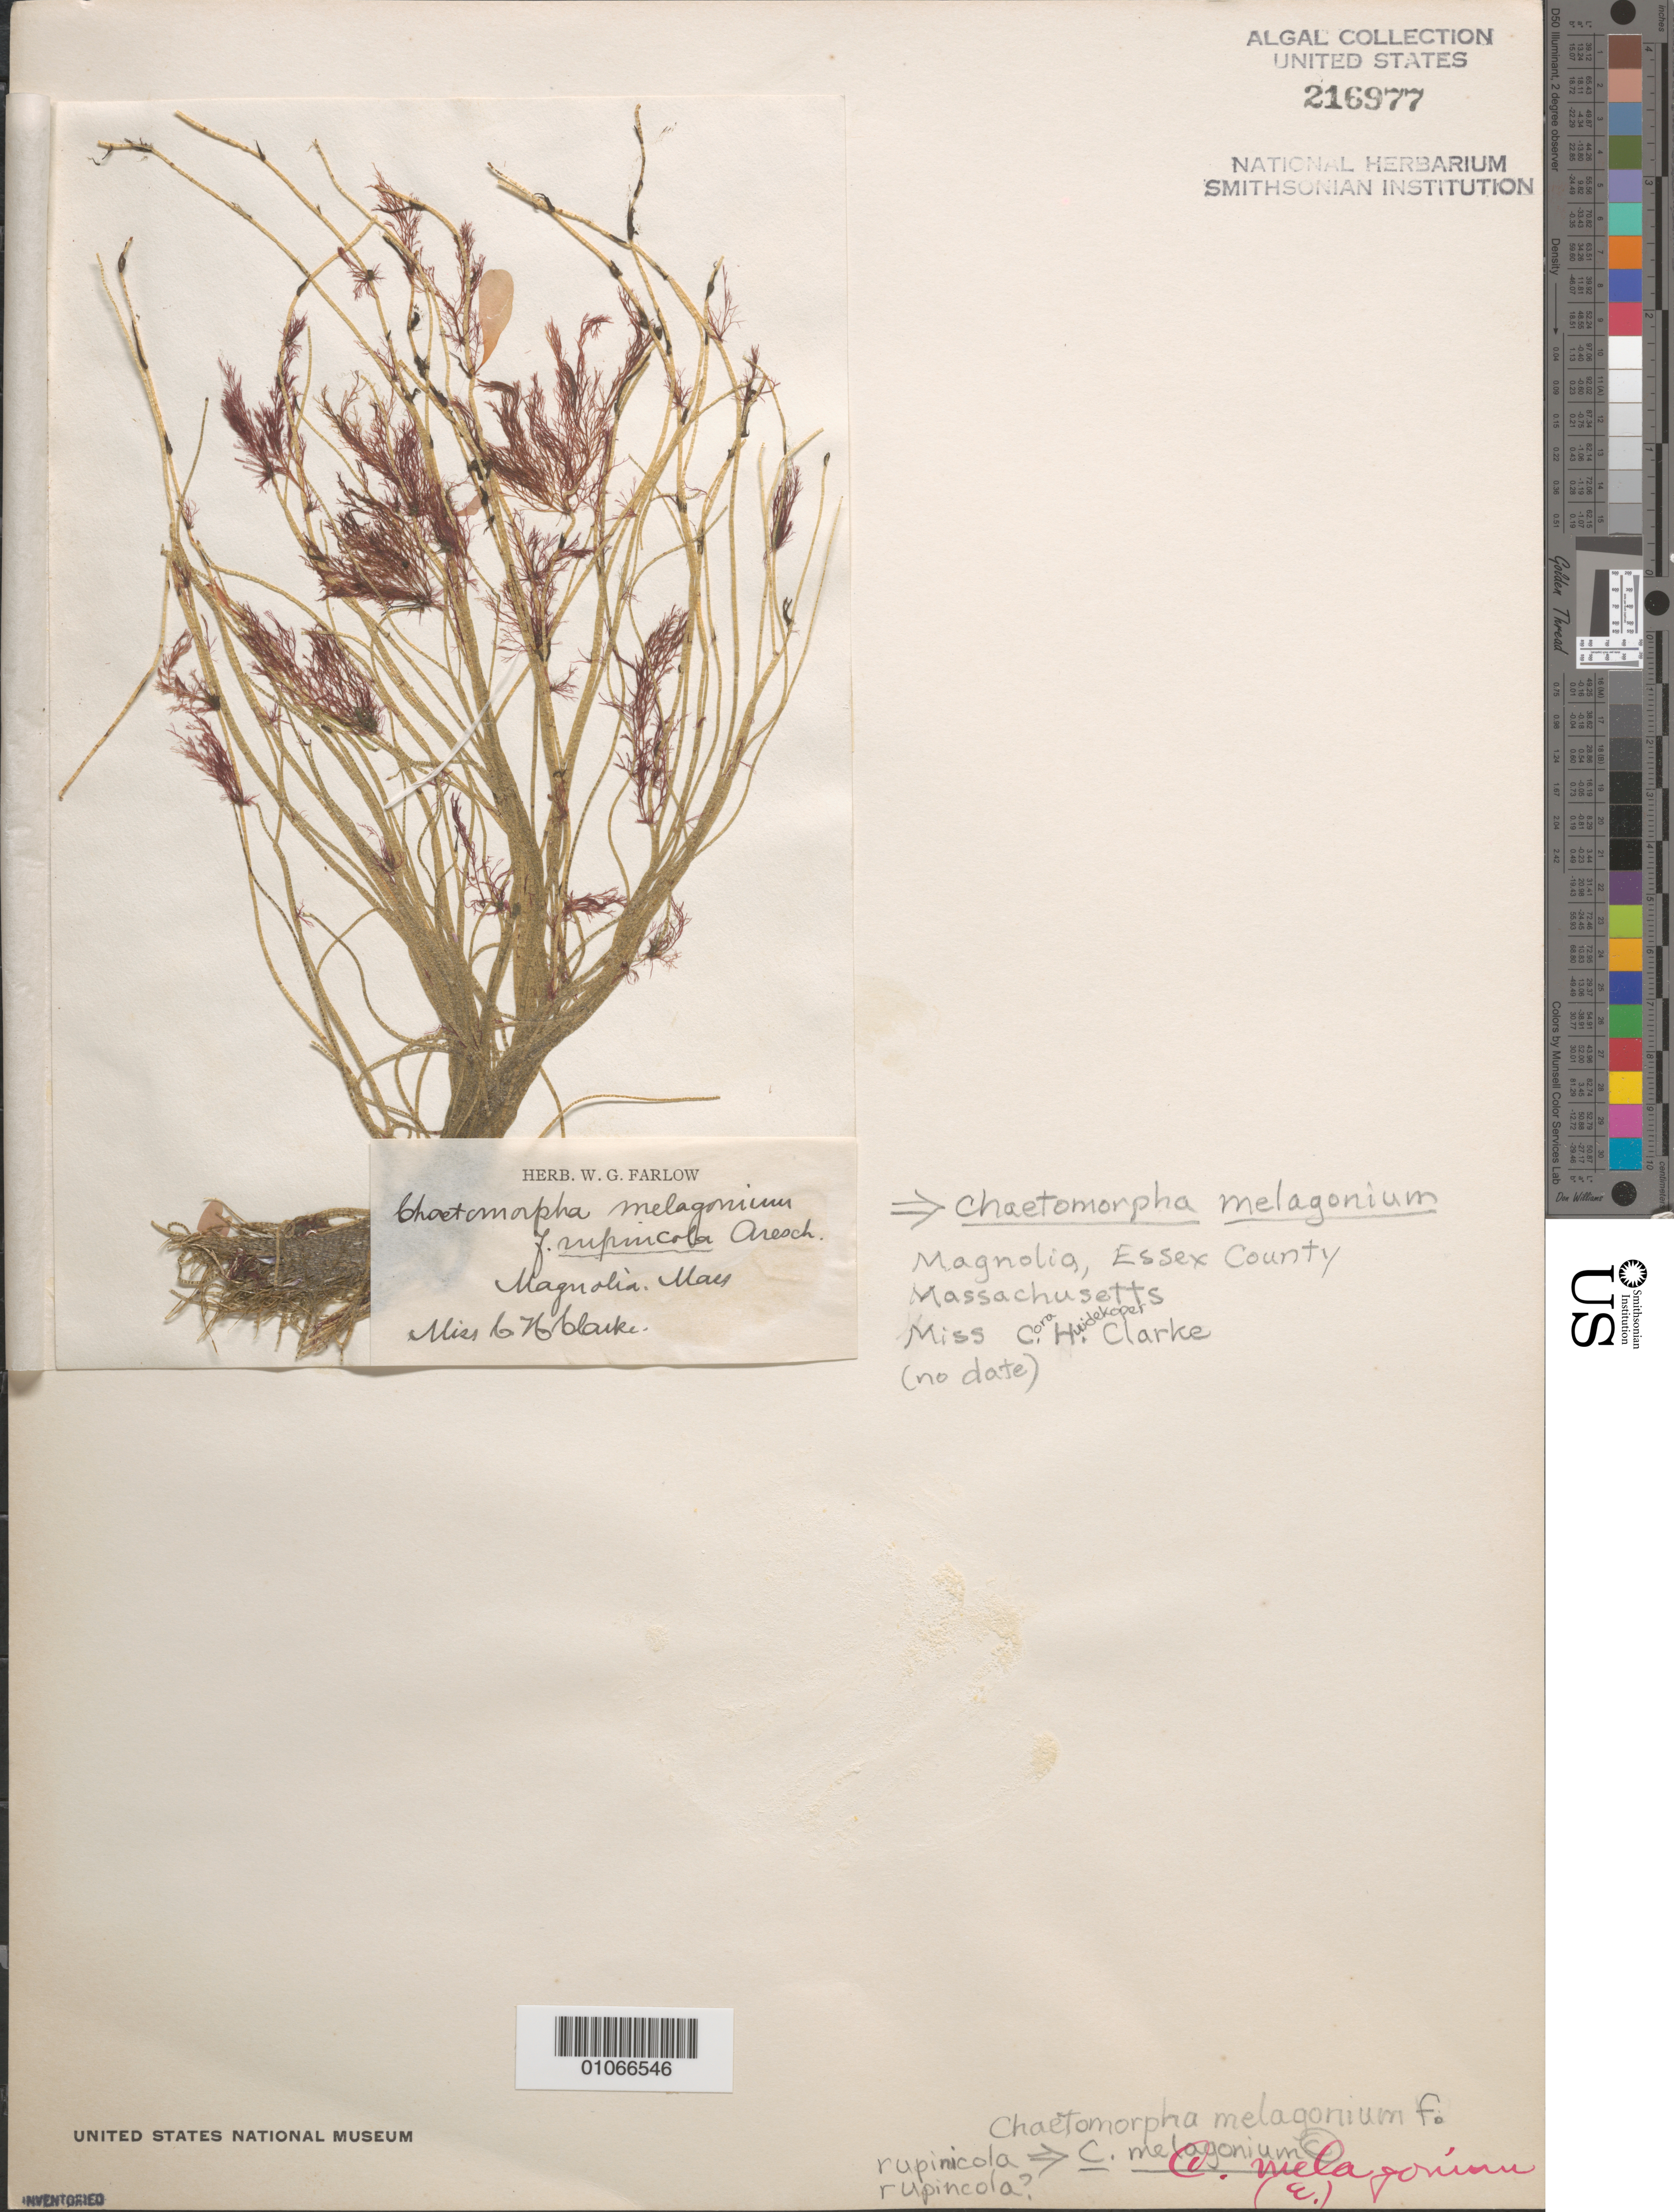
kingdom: Plantae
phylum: Chlorophyta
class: Ulvophyceae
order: Cladophorales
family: Cladophoraceae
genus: Chaetomorpha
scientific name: Chaetomorpha melagonium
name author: (F. Weber & D. Mohr) Kützing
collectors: C. H. Clarke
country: United States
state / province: Massachusetts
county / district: Essex County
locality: Magnolia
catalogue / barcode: US 216977